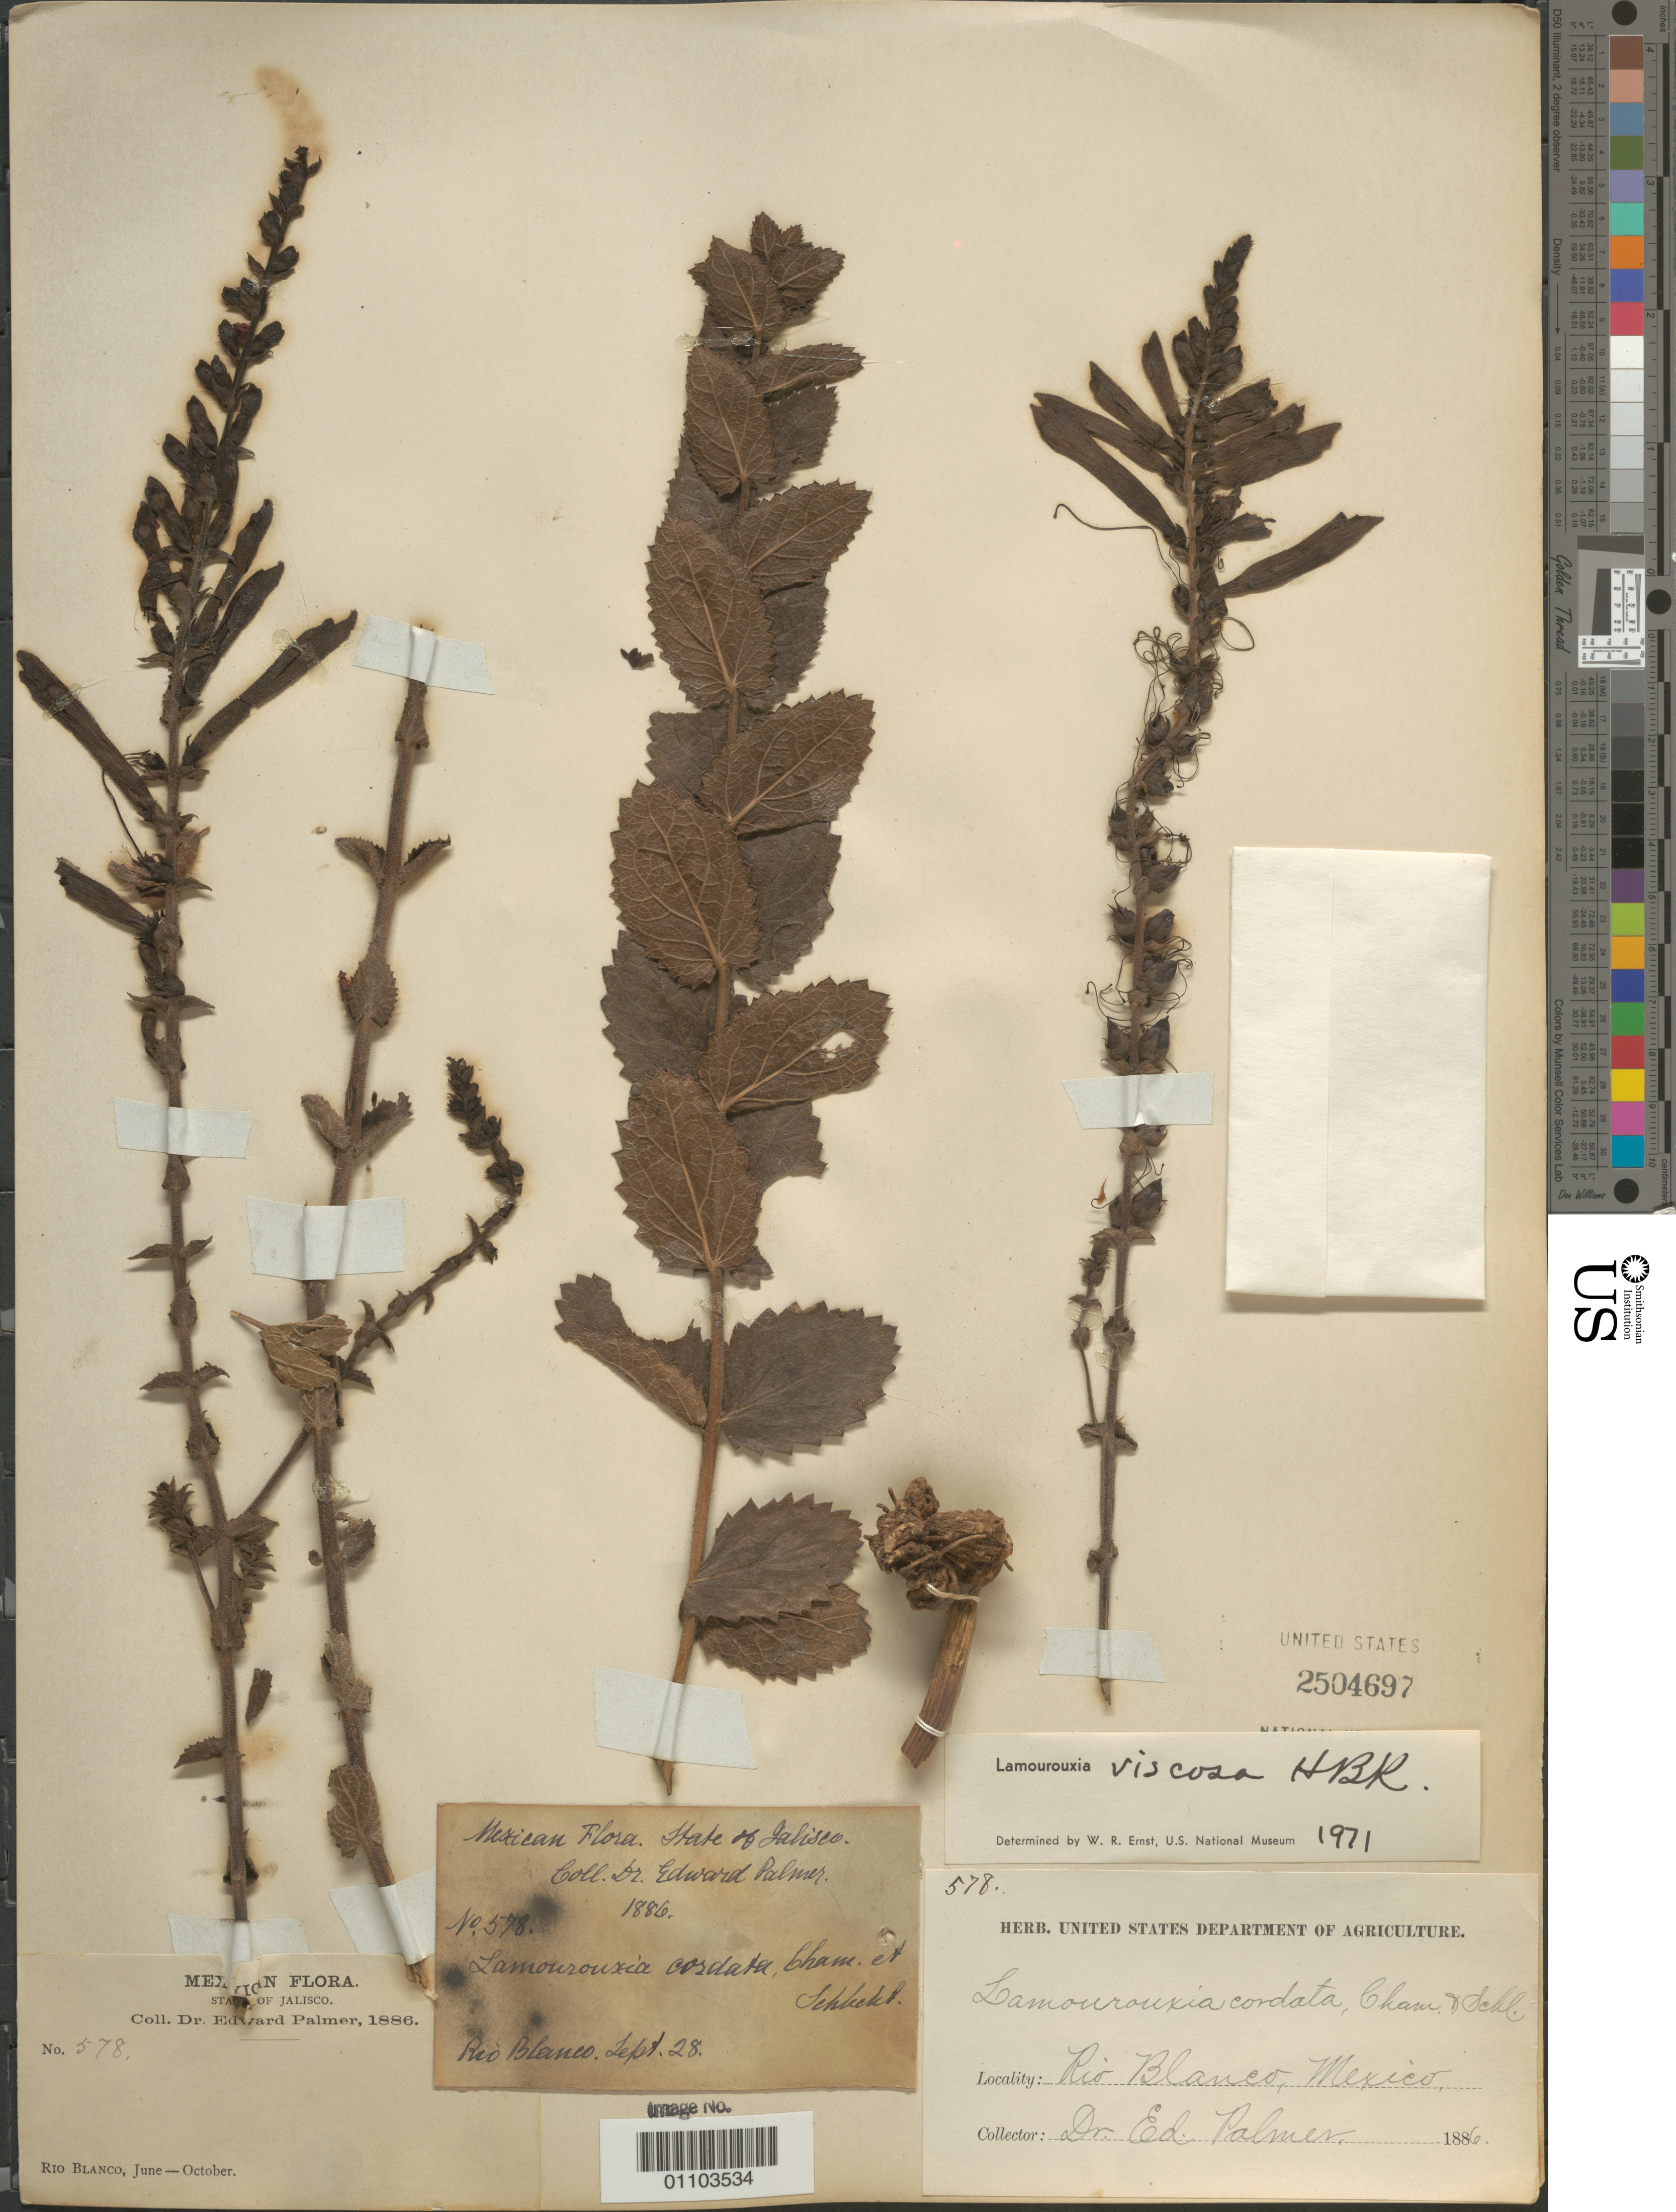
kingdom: Plantae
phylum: Tracheophyta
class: Magnoliopsida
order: Lamiales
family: Orobanchaceae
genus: Lamourouxia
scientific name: Lamourouxia viscosa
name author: Kunth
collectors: E. Palmer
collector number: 578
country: Mexico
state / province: Jalisco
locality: Rio Blanco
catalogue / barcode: US 2504697